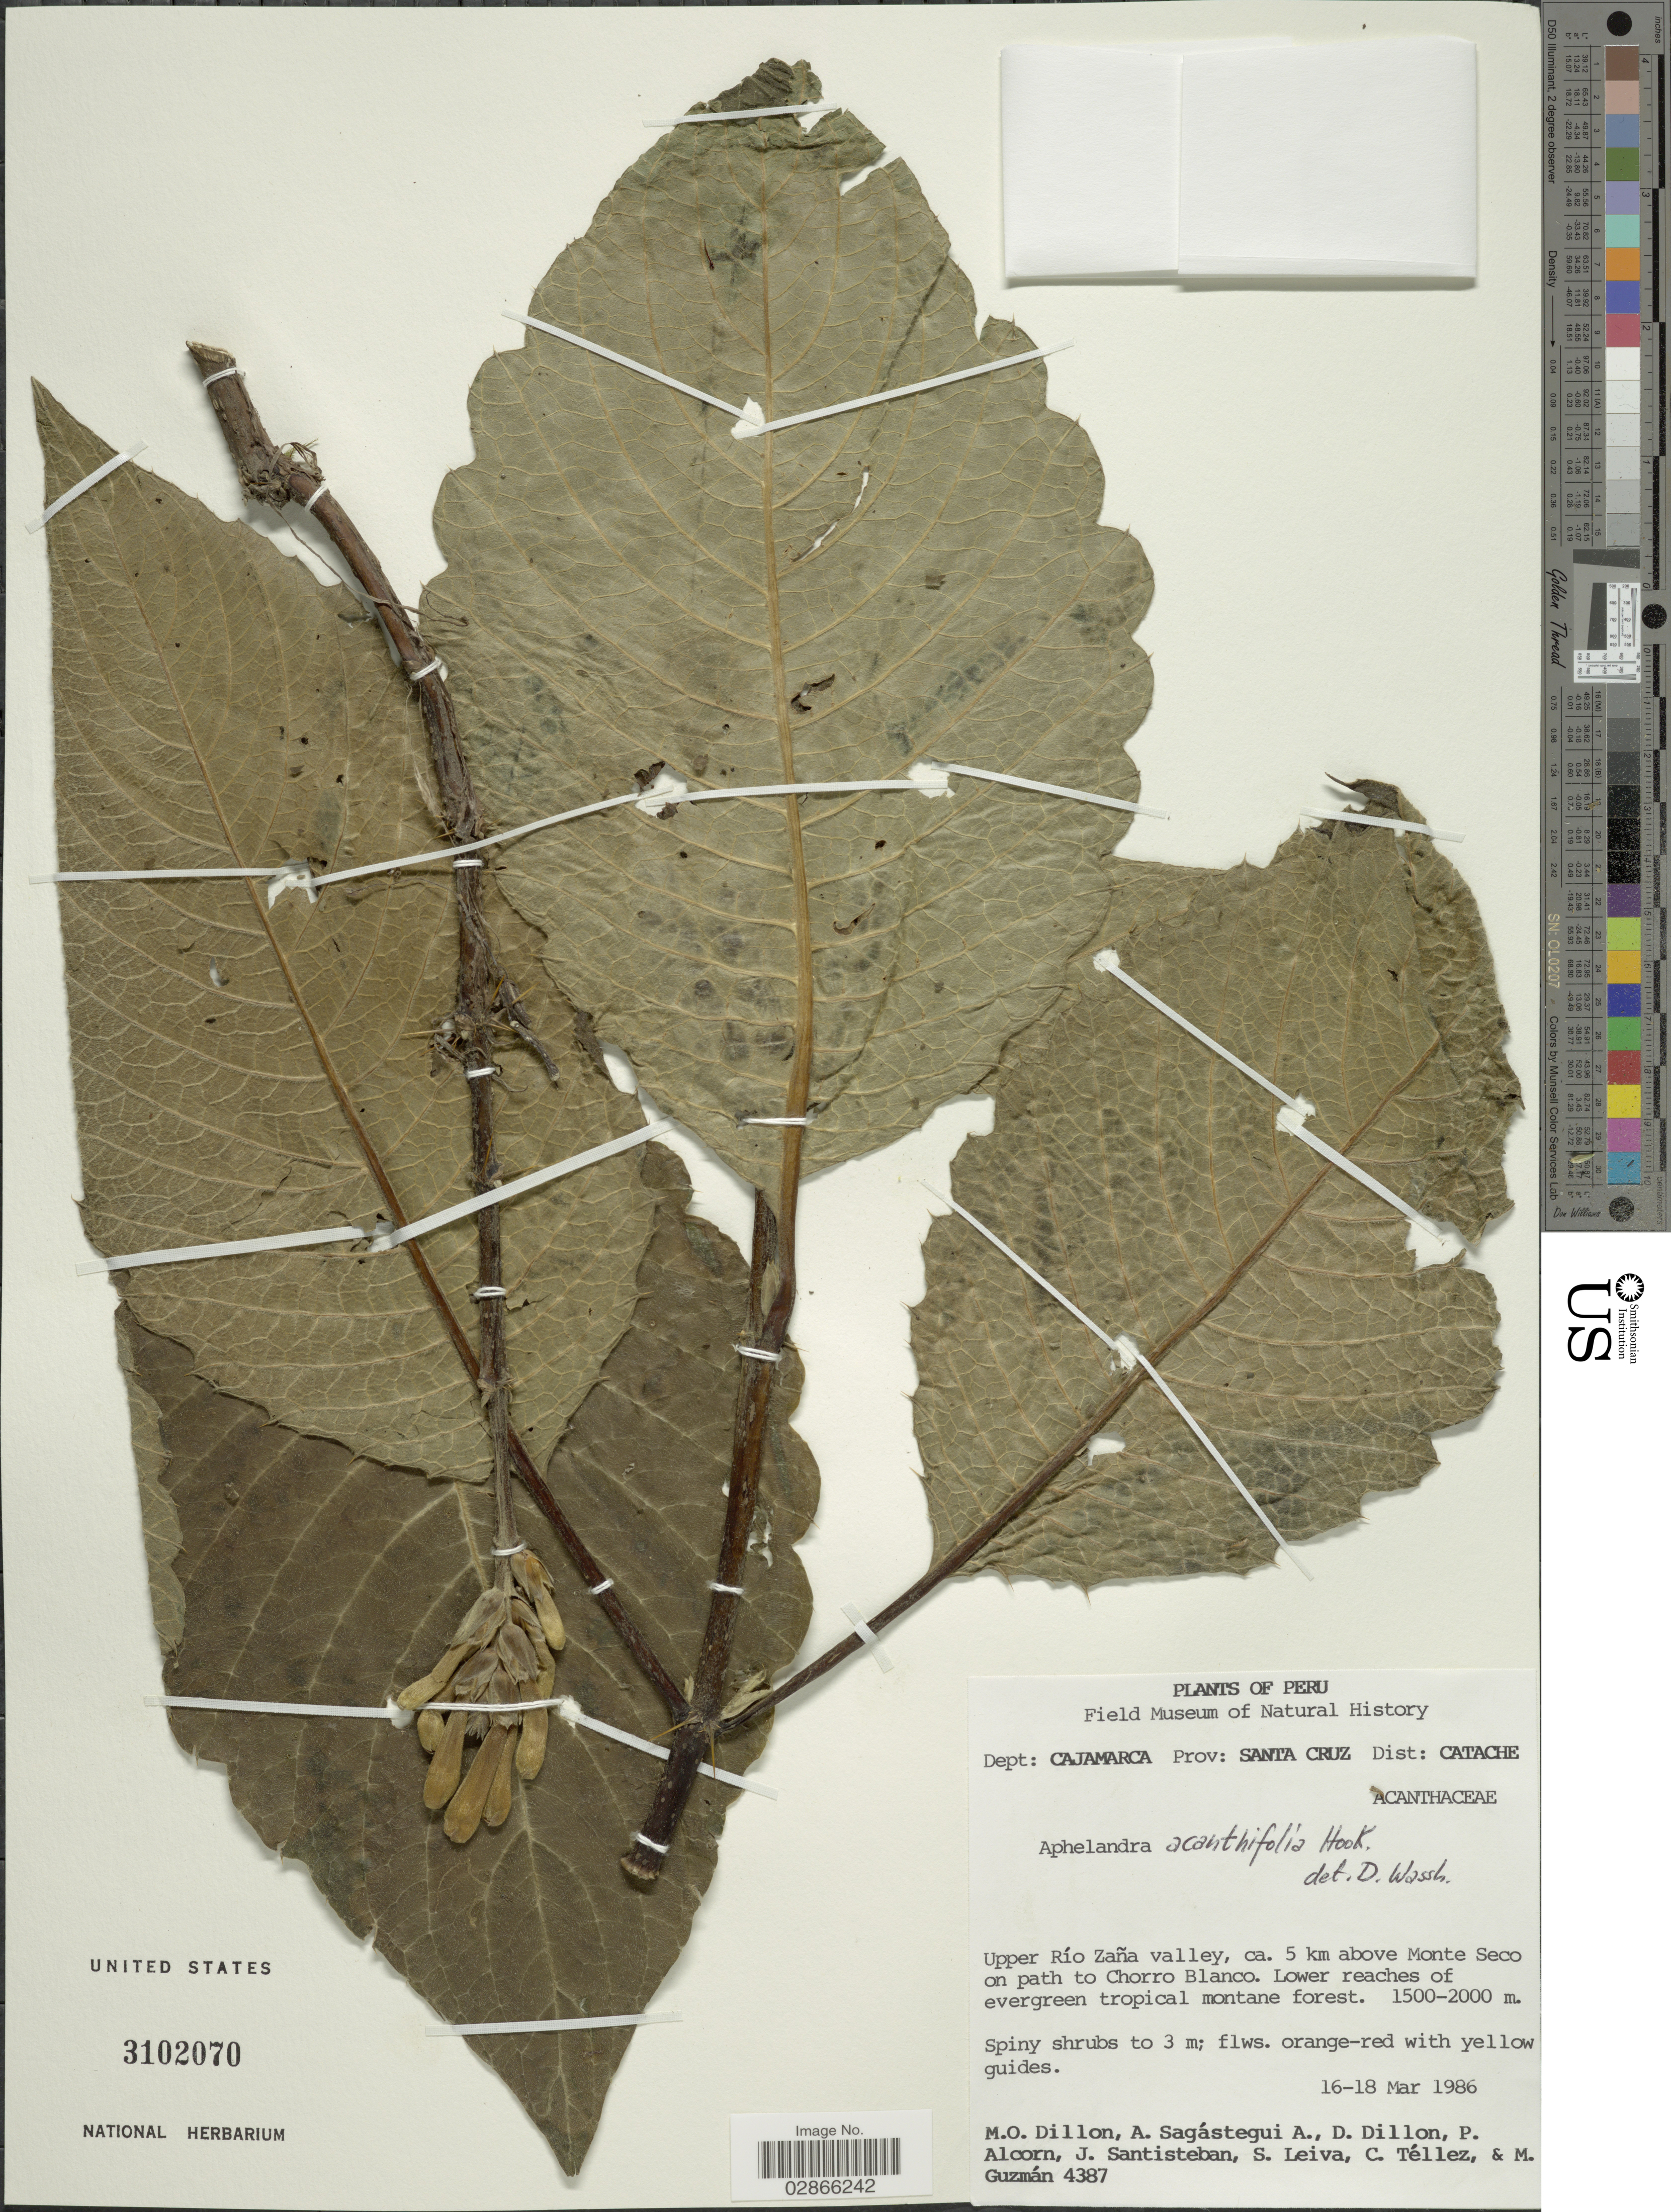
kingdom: Plantae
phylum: Tracheophyta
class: Magnoliopsida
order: Lamiales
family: Acanthaceae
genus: Aphelandra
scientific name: Aphelandra acanthifolia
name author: Hook.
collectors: M. O. Dillon, A. Sagástegui A., D. Dillon, P. Alcorn & et al.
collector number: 4387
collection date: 1986-03-16/1986-03-18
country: Peru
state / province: Cajamarca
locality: Dept: Cajamarca, Prov: Santa Cruz, Dist: Catache. Upper Río Zaña valley, ca. 5 km above Monte Seco on path to Chorro Blanco.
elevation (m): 1500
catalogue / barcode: US 3102070